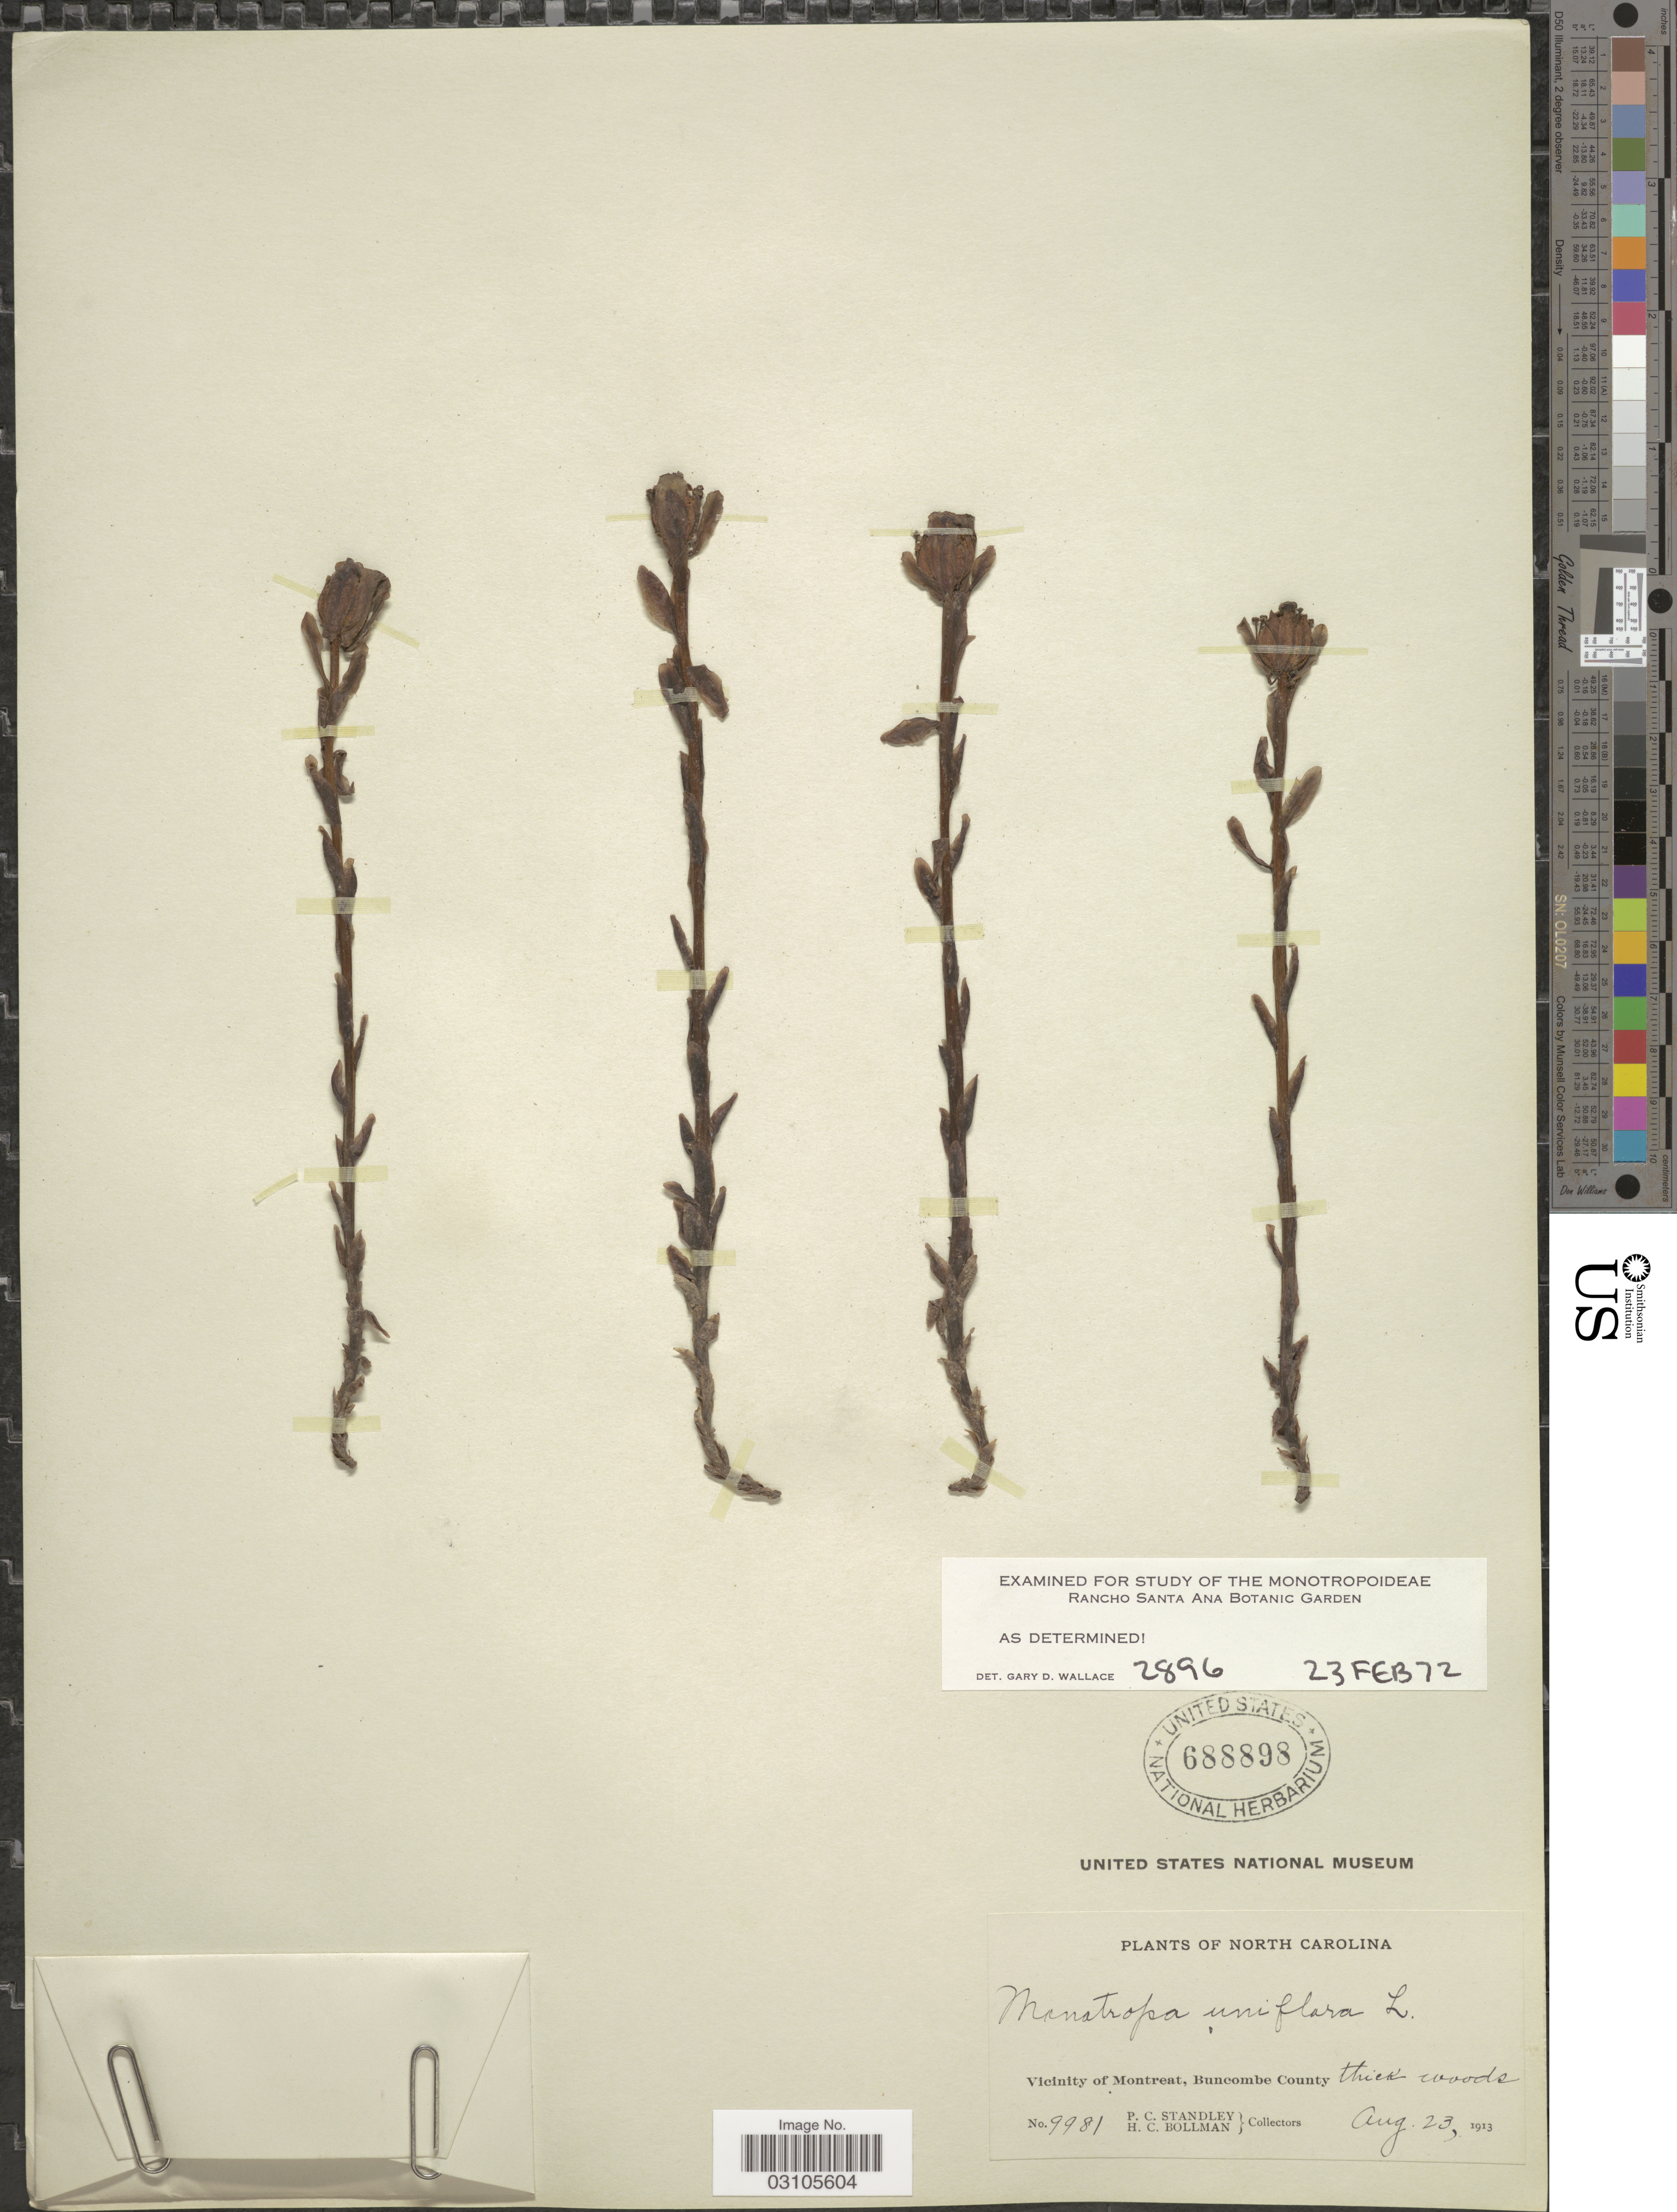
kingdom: Plantae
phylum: Tracheophyta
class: Magnoliopsida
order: Ericales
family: Ericaceae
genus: Monotropa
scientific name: Monotropa uniflora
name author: L.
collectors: P. C. Standley & H. C. Bollman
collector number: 9981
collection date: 1913-08-23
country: United States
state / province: North Carolina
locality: Vicinity of Montreat, Buncombe County.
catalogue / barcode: US 688898